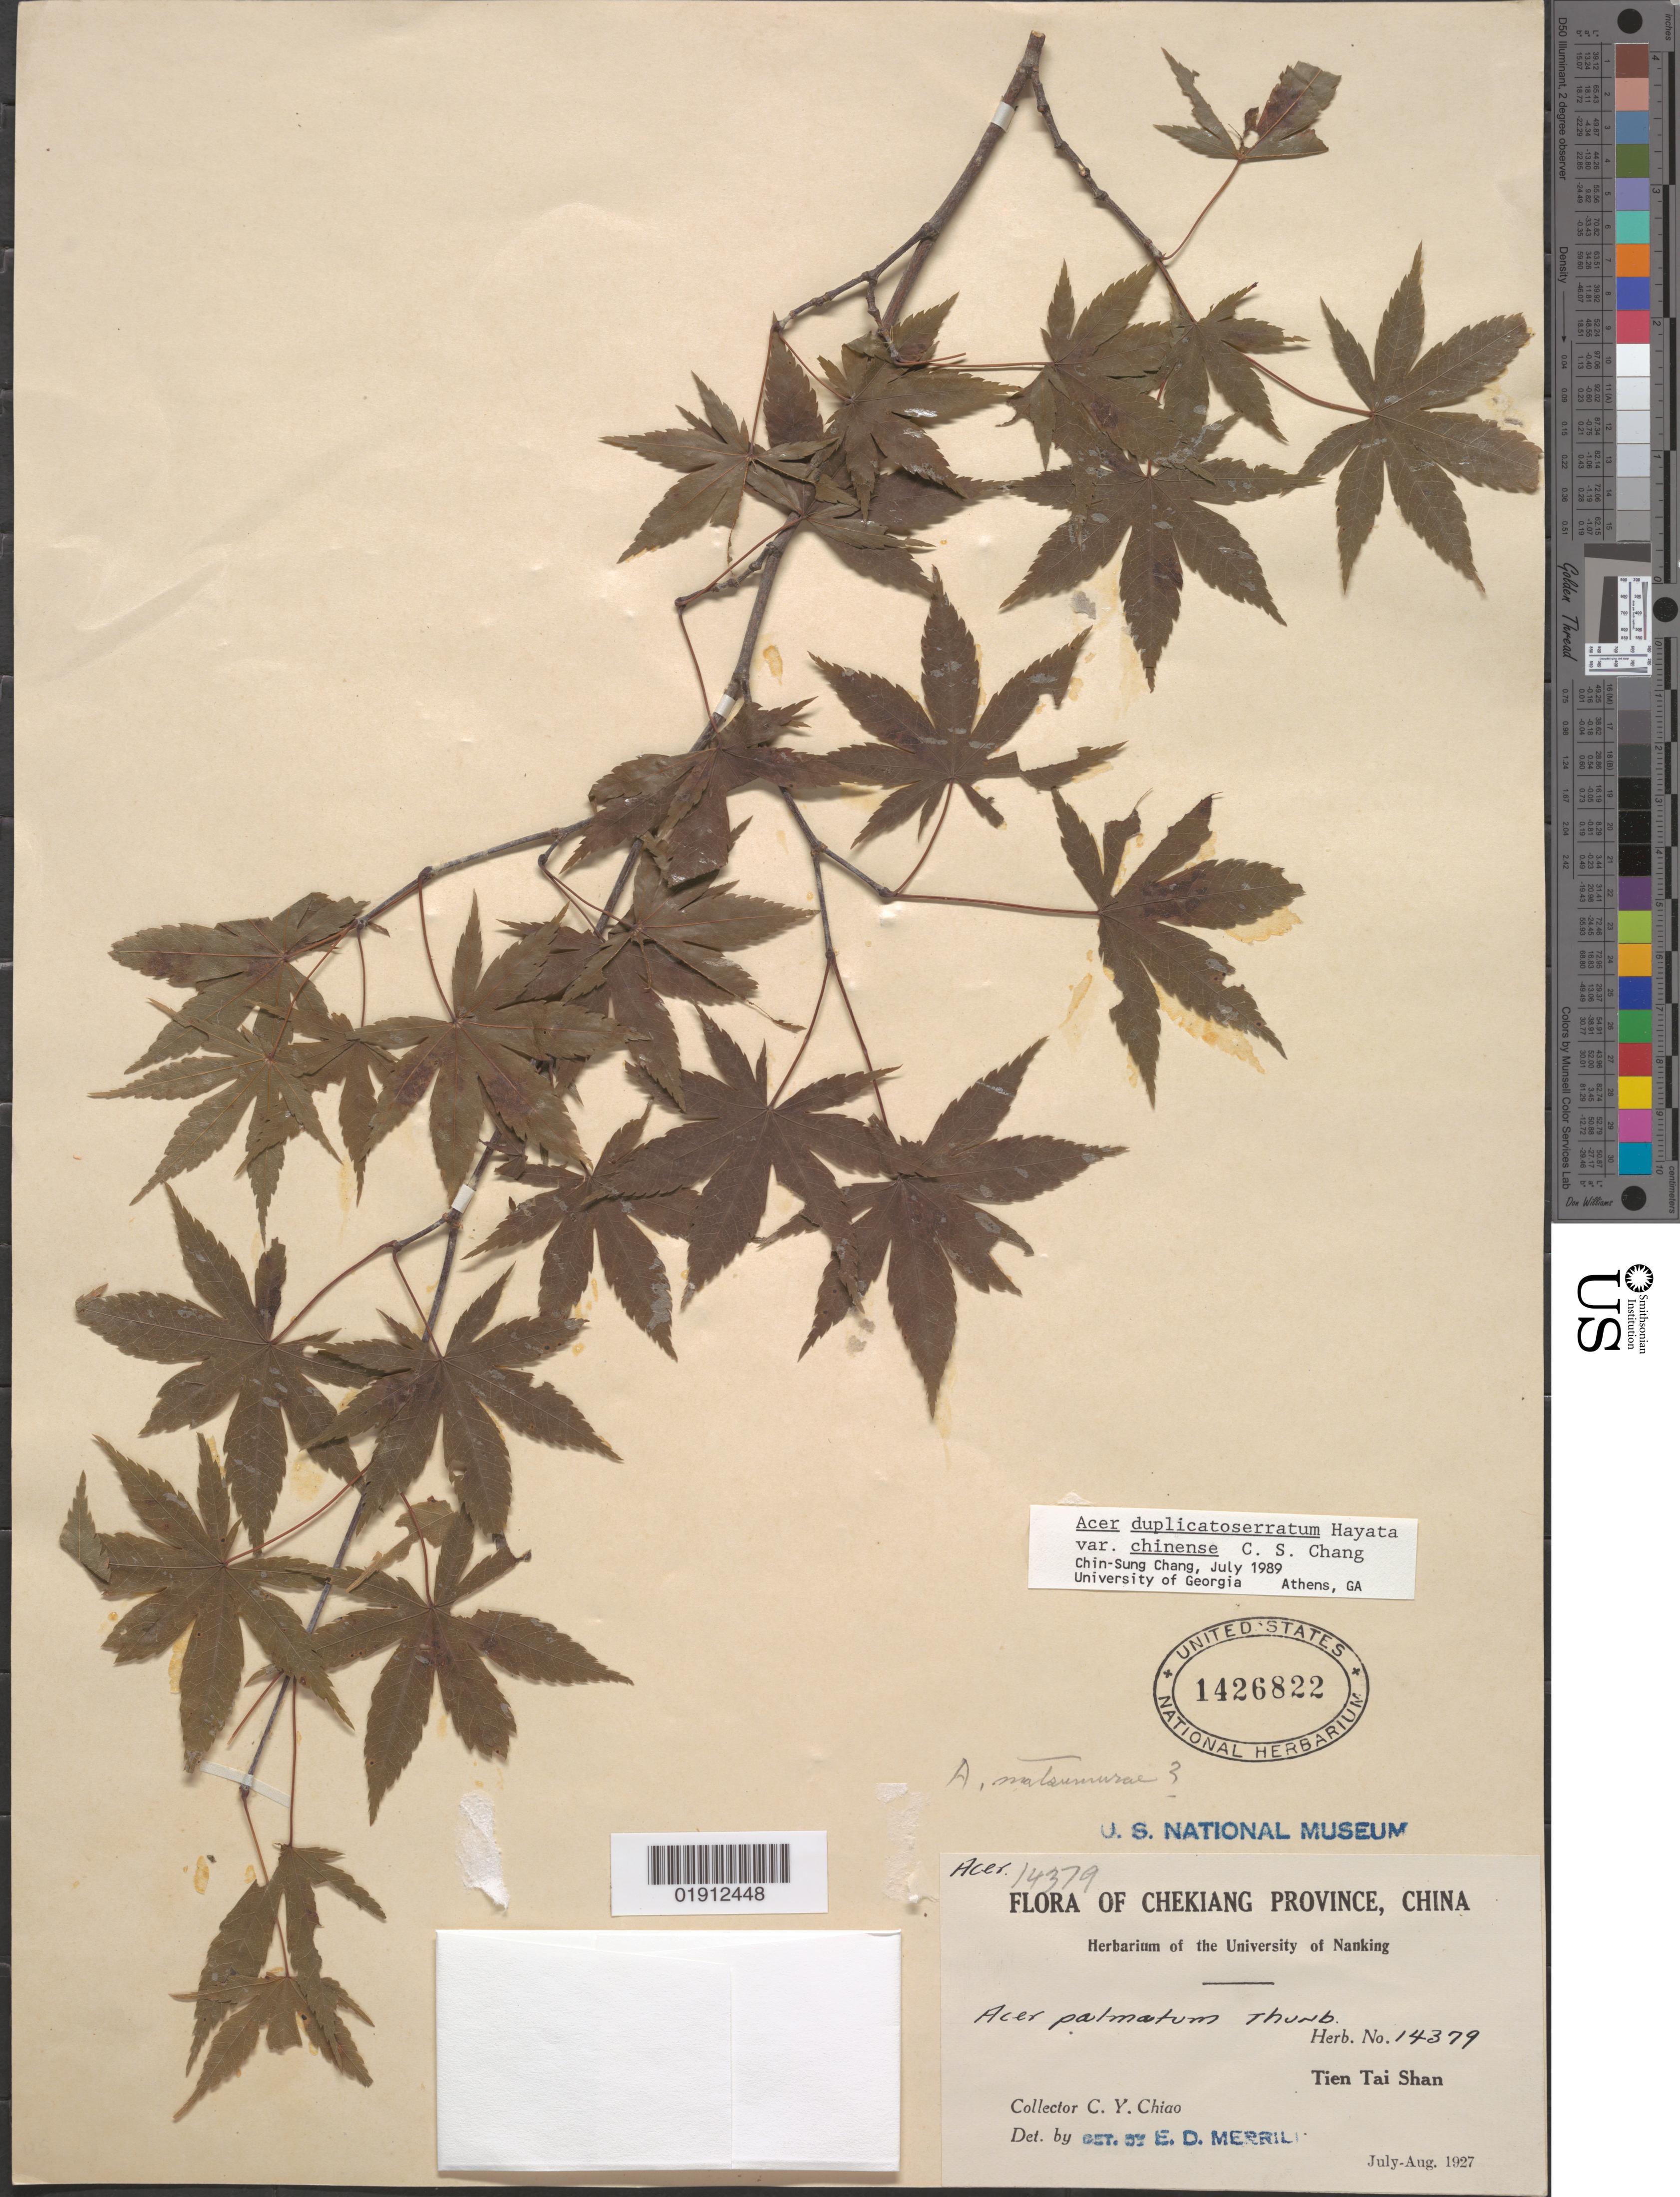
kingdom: Plantae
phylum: Tracheophyta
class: Magnoliopsida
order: Sapindales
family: Sapindaceae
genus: Acer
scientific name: Acer duplicatoserratum var. chinense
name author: Chin S. Chang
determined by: Chang, C. S., (SNUA)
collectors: C. Y. Chiao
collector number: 14379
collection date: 1927-07/1927-08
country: China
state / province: Zhejiang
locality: Chekiang [Zhejiang] Province, Tien Tai Shan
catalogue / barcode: US 1426822